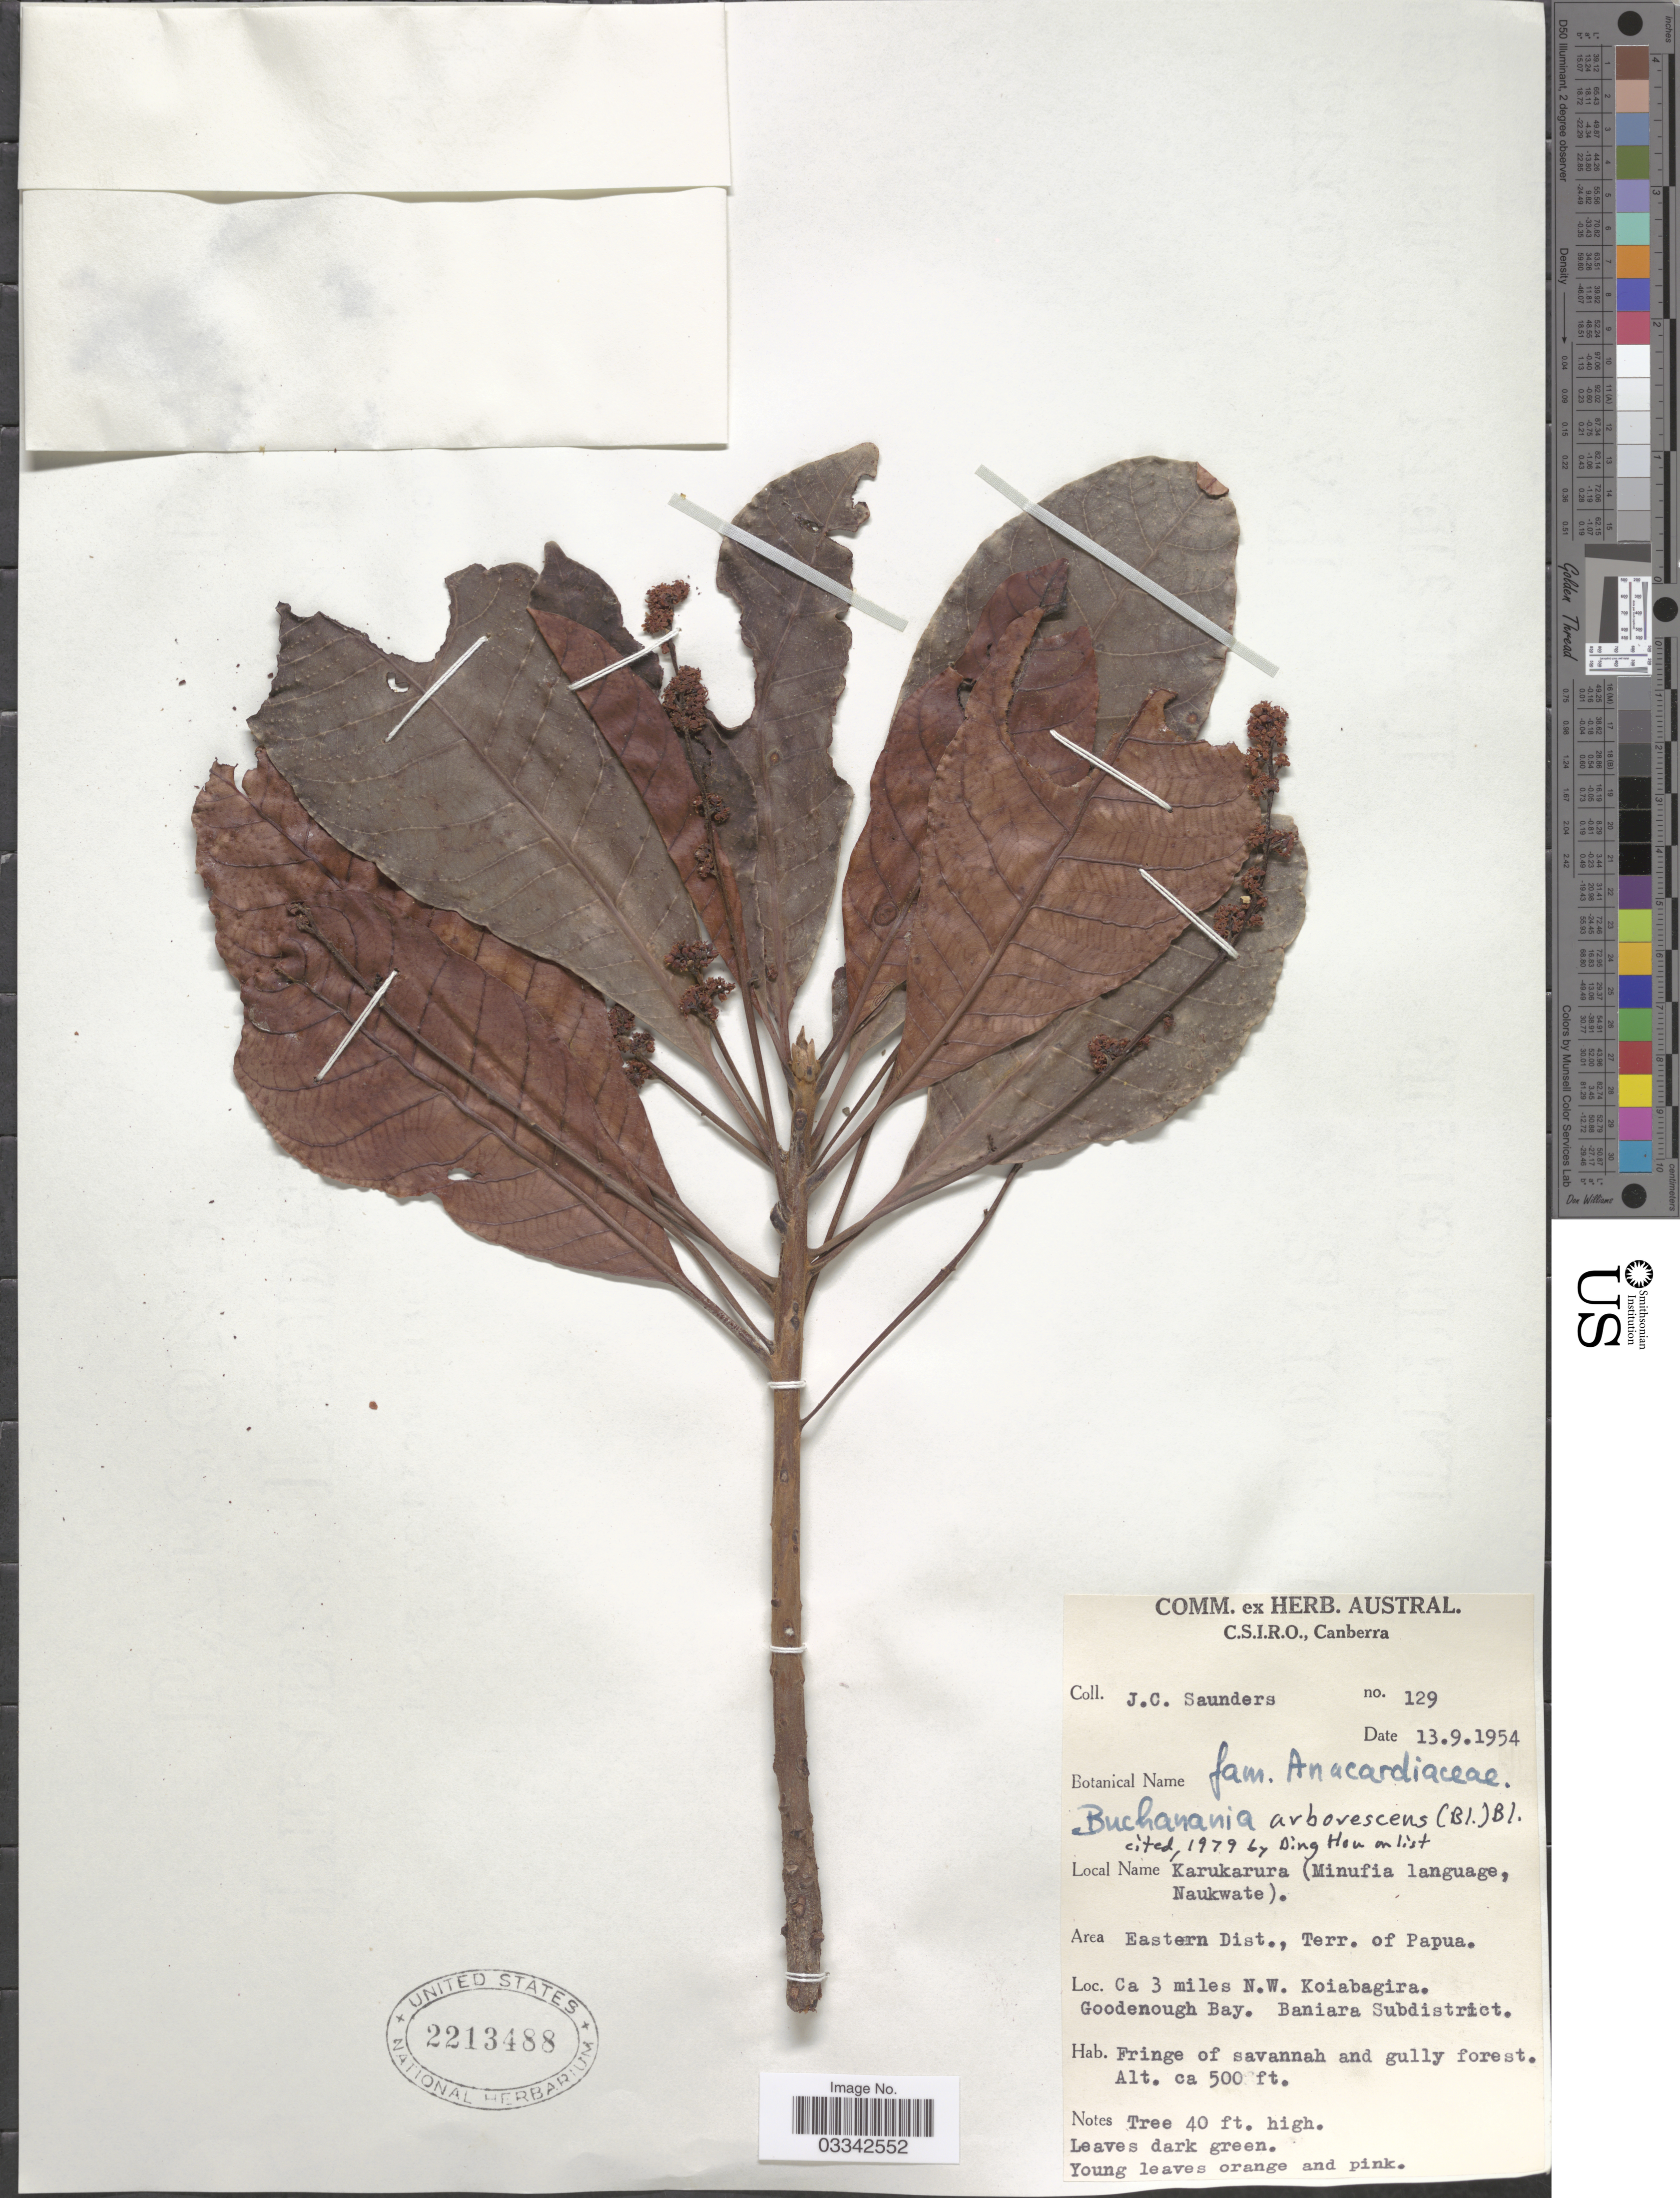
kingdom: Plantae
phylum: Tracheophyta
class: Magnoliopsida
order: Sapindales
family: Anacardiaceae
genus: Buchanania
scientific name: Buchanania arborescens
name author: (Blume) Blume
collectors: J. C. Saunders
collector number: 129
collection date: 1954-09-13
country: Papua New Guinea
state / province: Milne Bay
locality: Area Eastern Dist., Terr. of Papua. Ca 3 miles N.W. of Koiabagira. Goodenough Bay, Baniara Subdistrict.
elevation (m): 152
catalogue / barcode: US 2213488